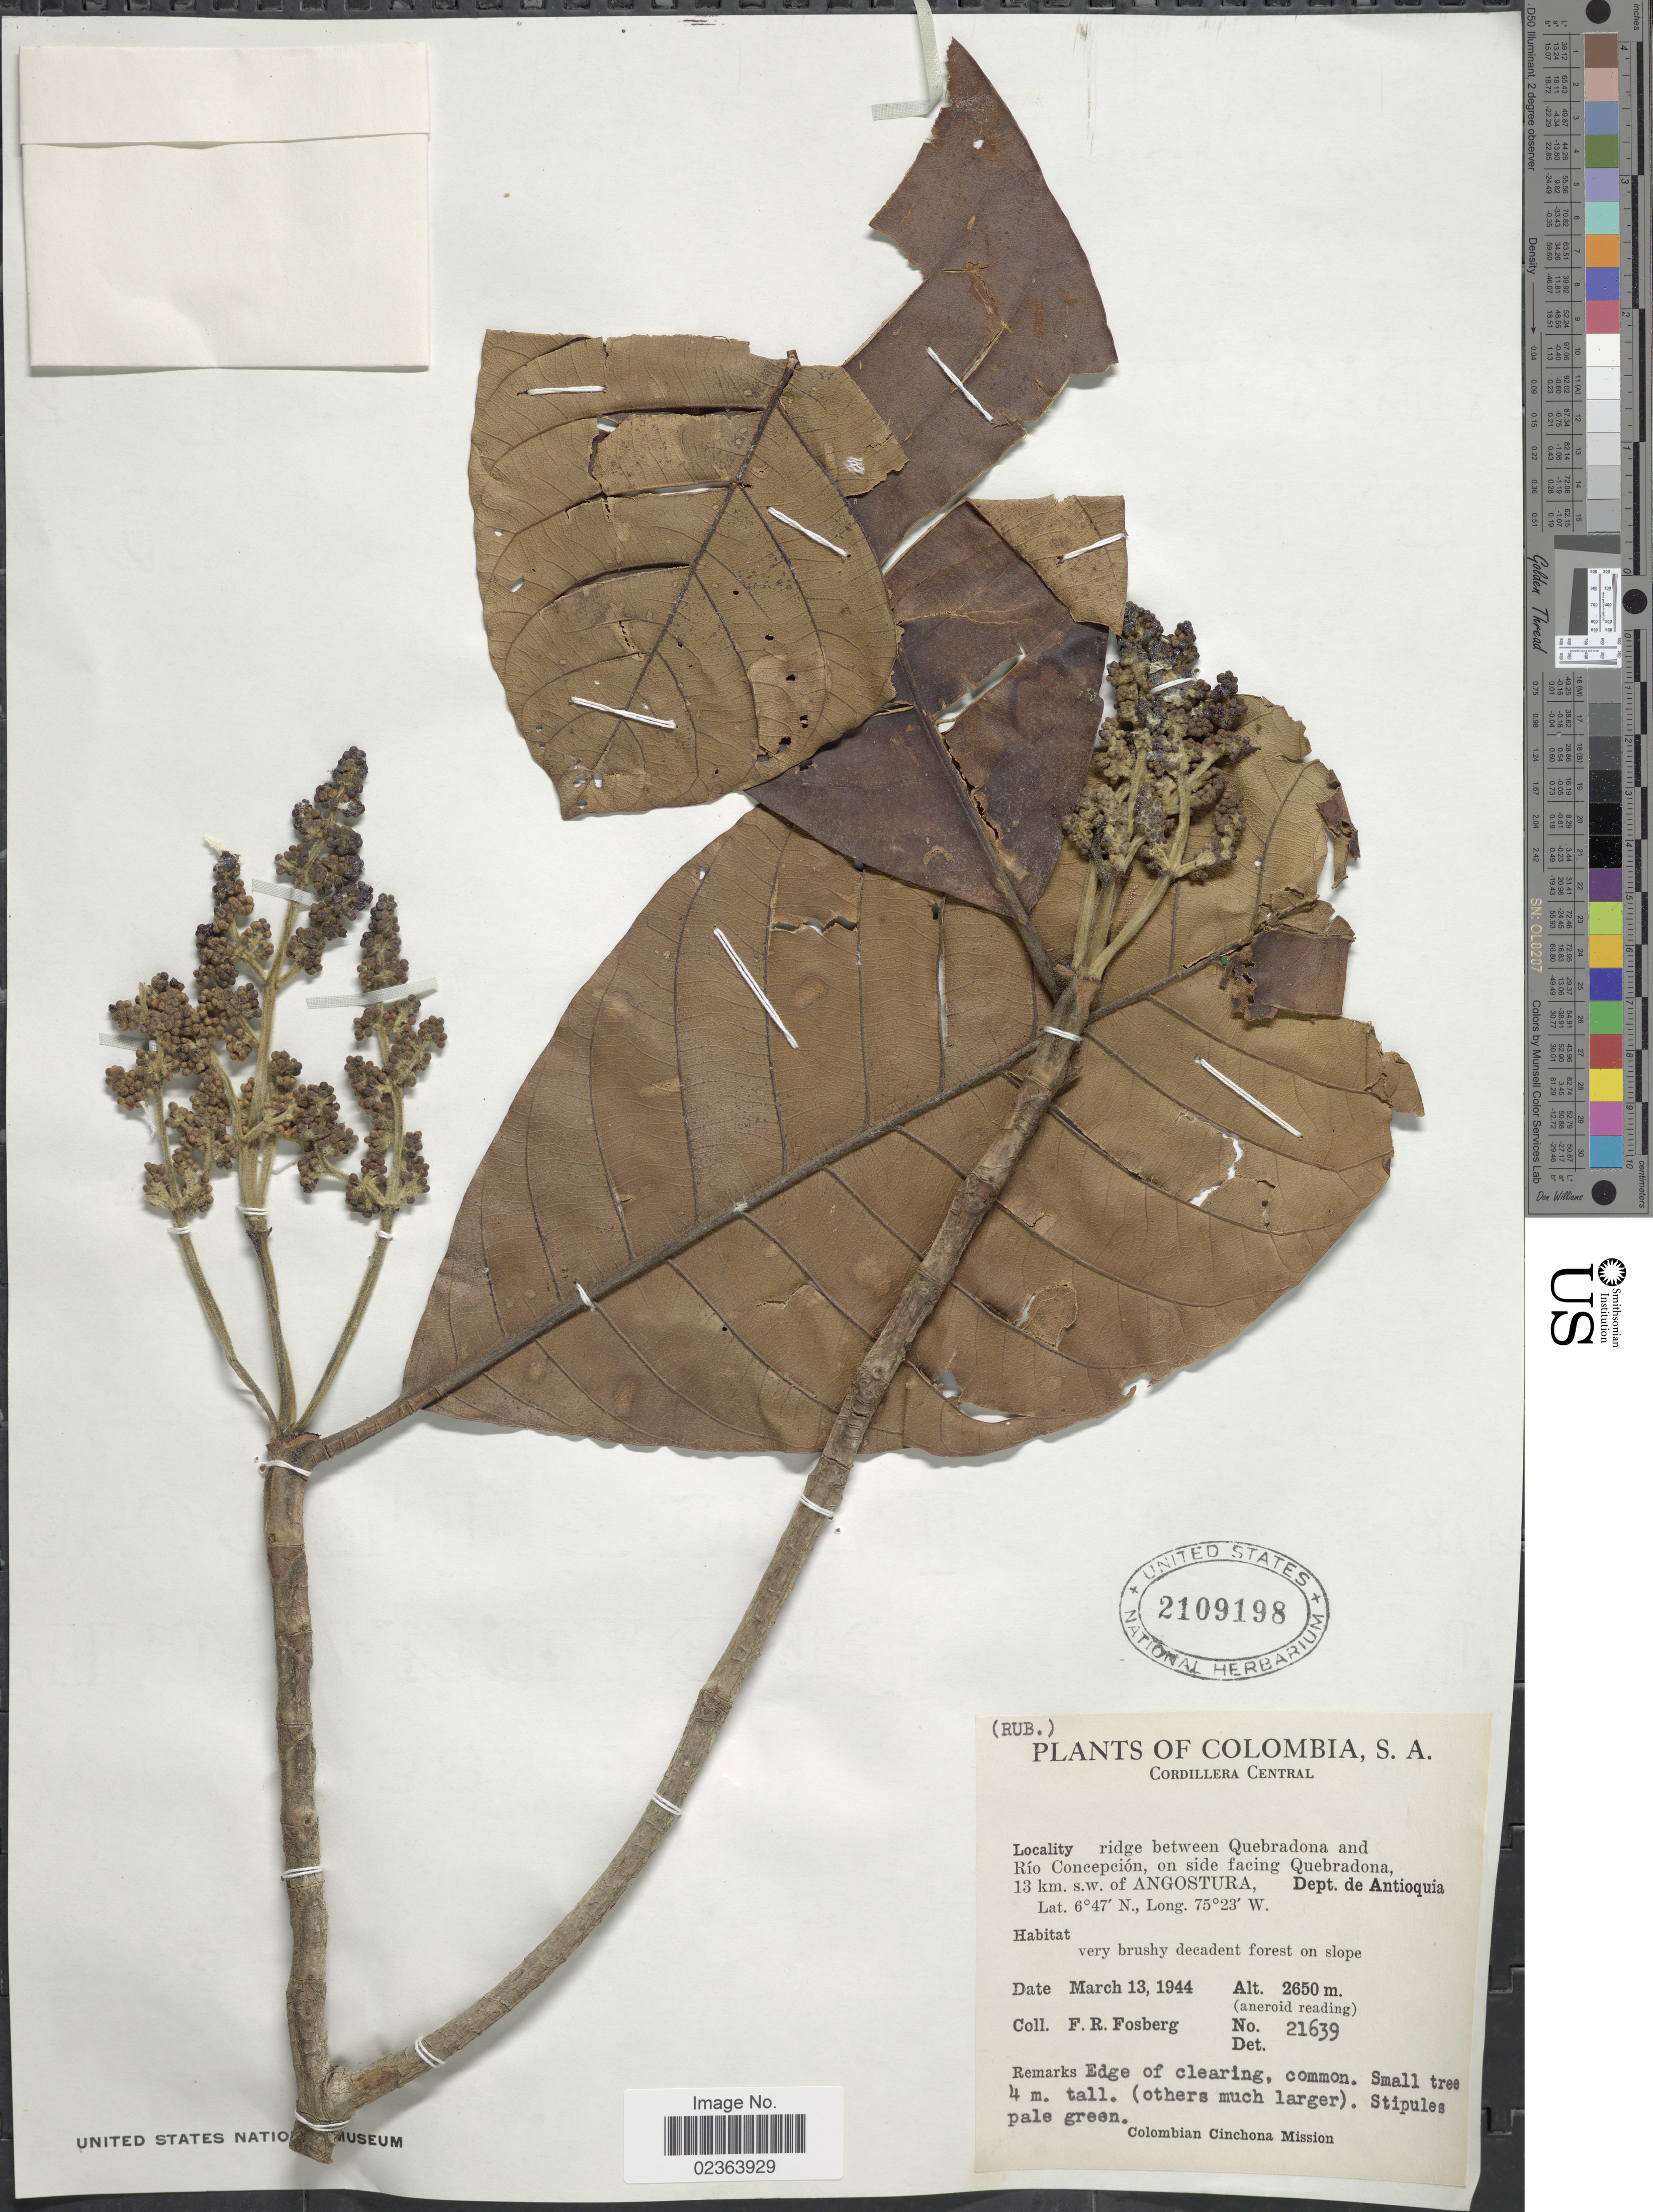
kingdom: Plantae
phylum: Tracheophyta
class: Magnoliopsida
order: Gentianales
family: Rubiaceae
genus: Elaeagia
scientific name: Elaeagia sp.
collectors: F. R. Fosberg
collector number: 21639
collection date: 1944-03-13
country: Colombia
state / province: Antioquia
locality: Cordillera Central, Ridge between Quebradona and Rio Concepsion on side facing Quebradona, 13 km. s.w. of Angostura, Dept. de Antioquia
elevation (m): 2650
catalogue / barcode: US 2109198